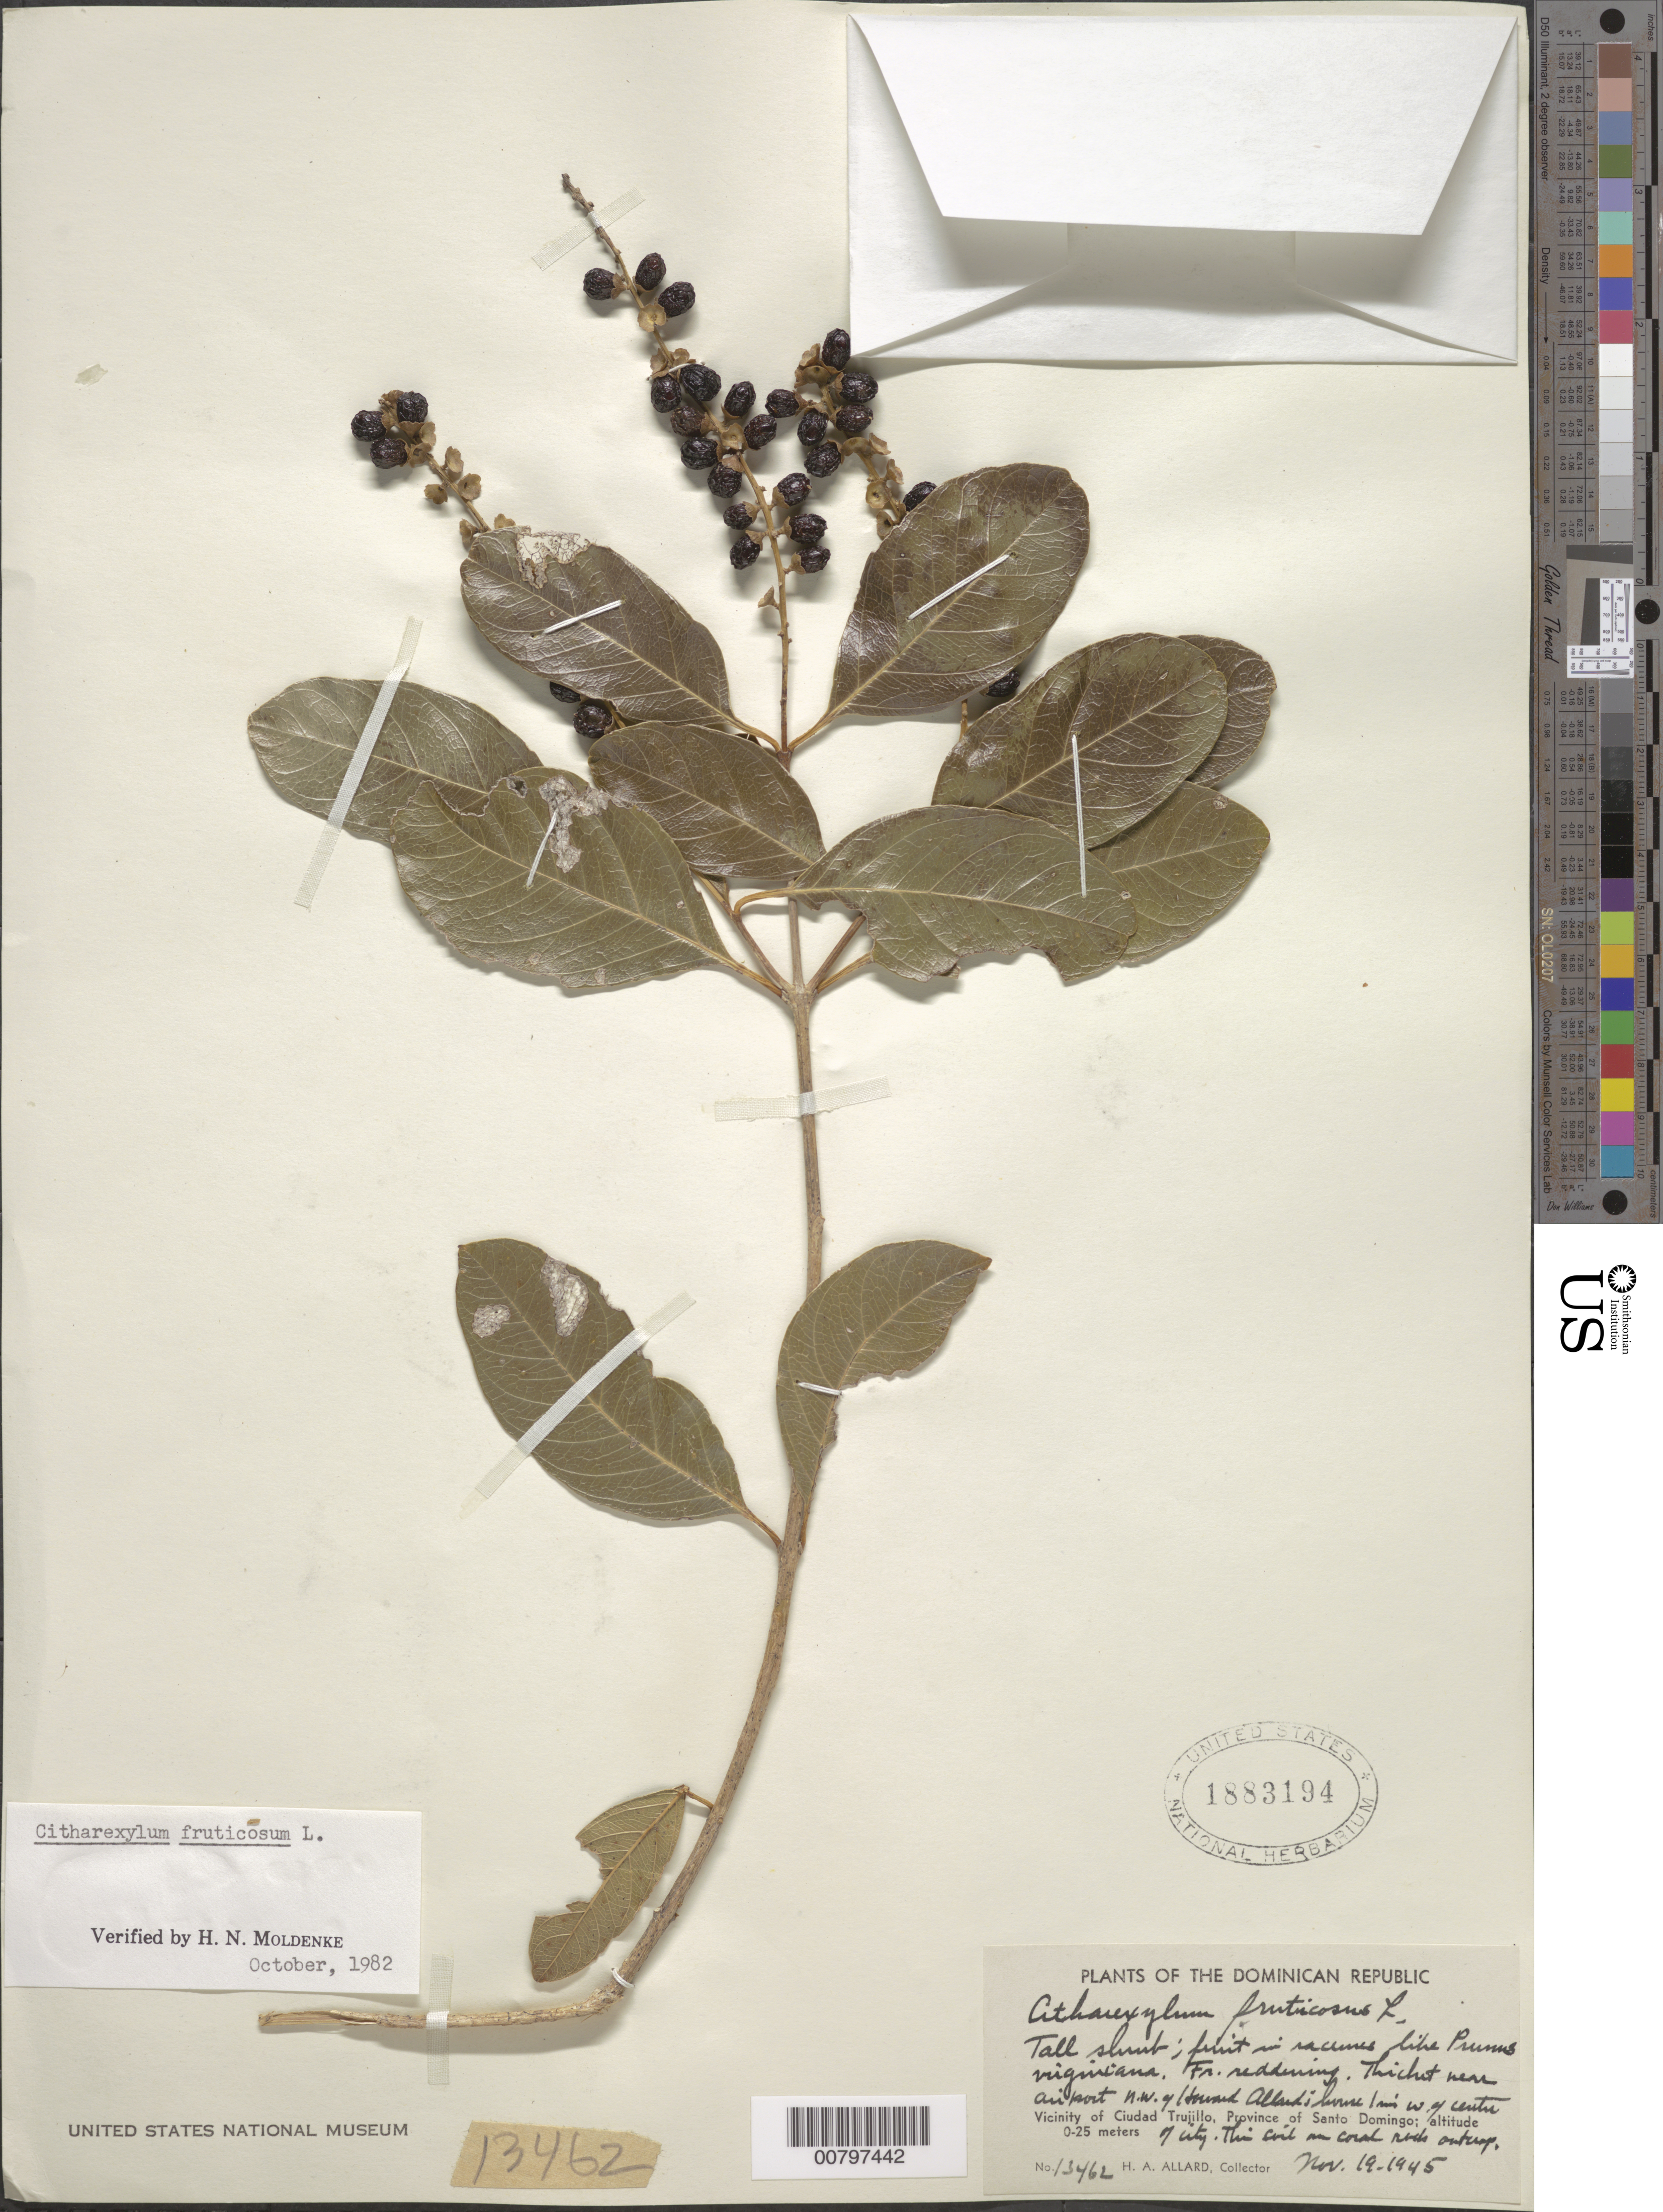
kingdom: Plantae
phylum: Tracheophyta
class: Magnoliopsida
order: Lamiales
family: Verbenaceae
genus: Citharexylum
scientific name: Citharexylum spinosum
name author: L.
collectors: H. A. Allard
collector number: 13462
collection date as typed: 19 Nov 1945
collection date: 1945-11-19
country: Dominican Republic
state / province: Distrito Nacional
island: Hispaniola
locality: Vicinity of Santo Domingo, near airport NW of Howard Allard's house, 1m W of center of city.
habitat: In thickets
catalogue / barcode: US 1883194